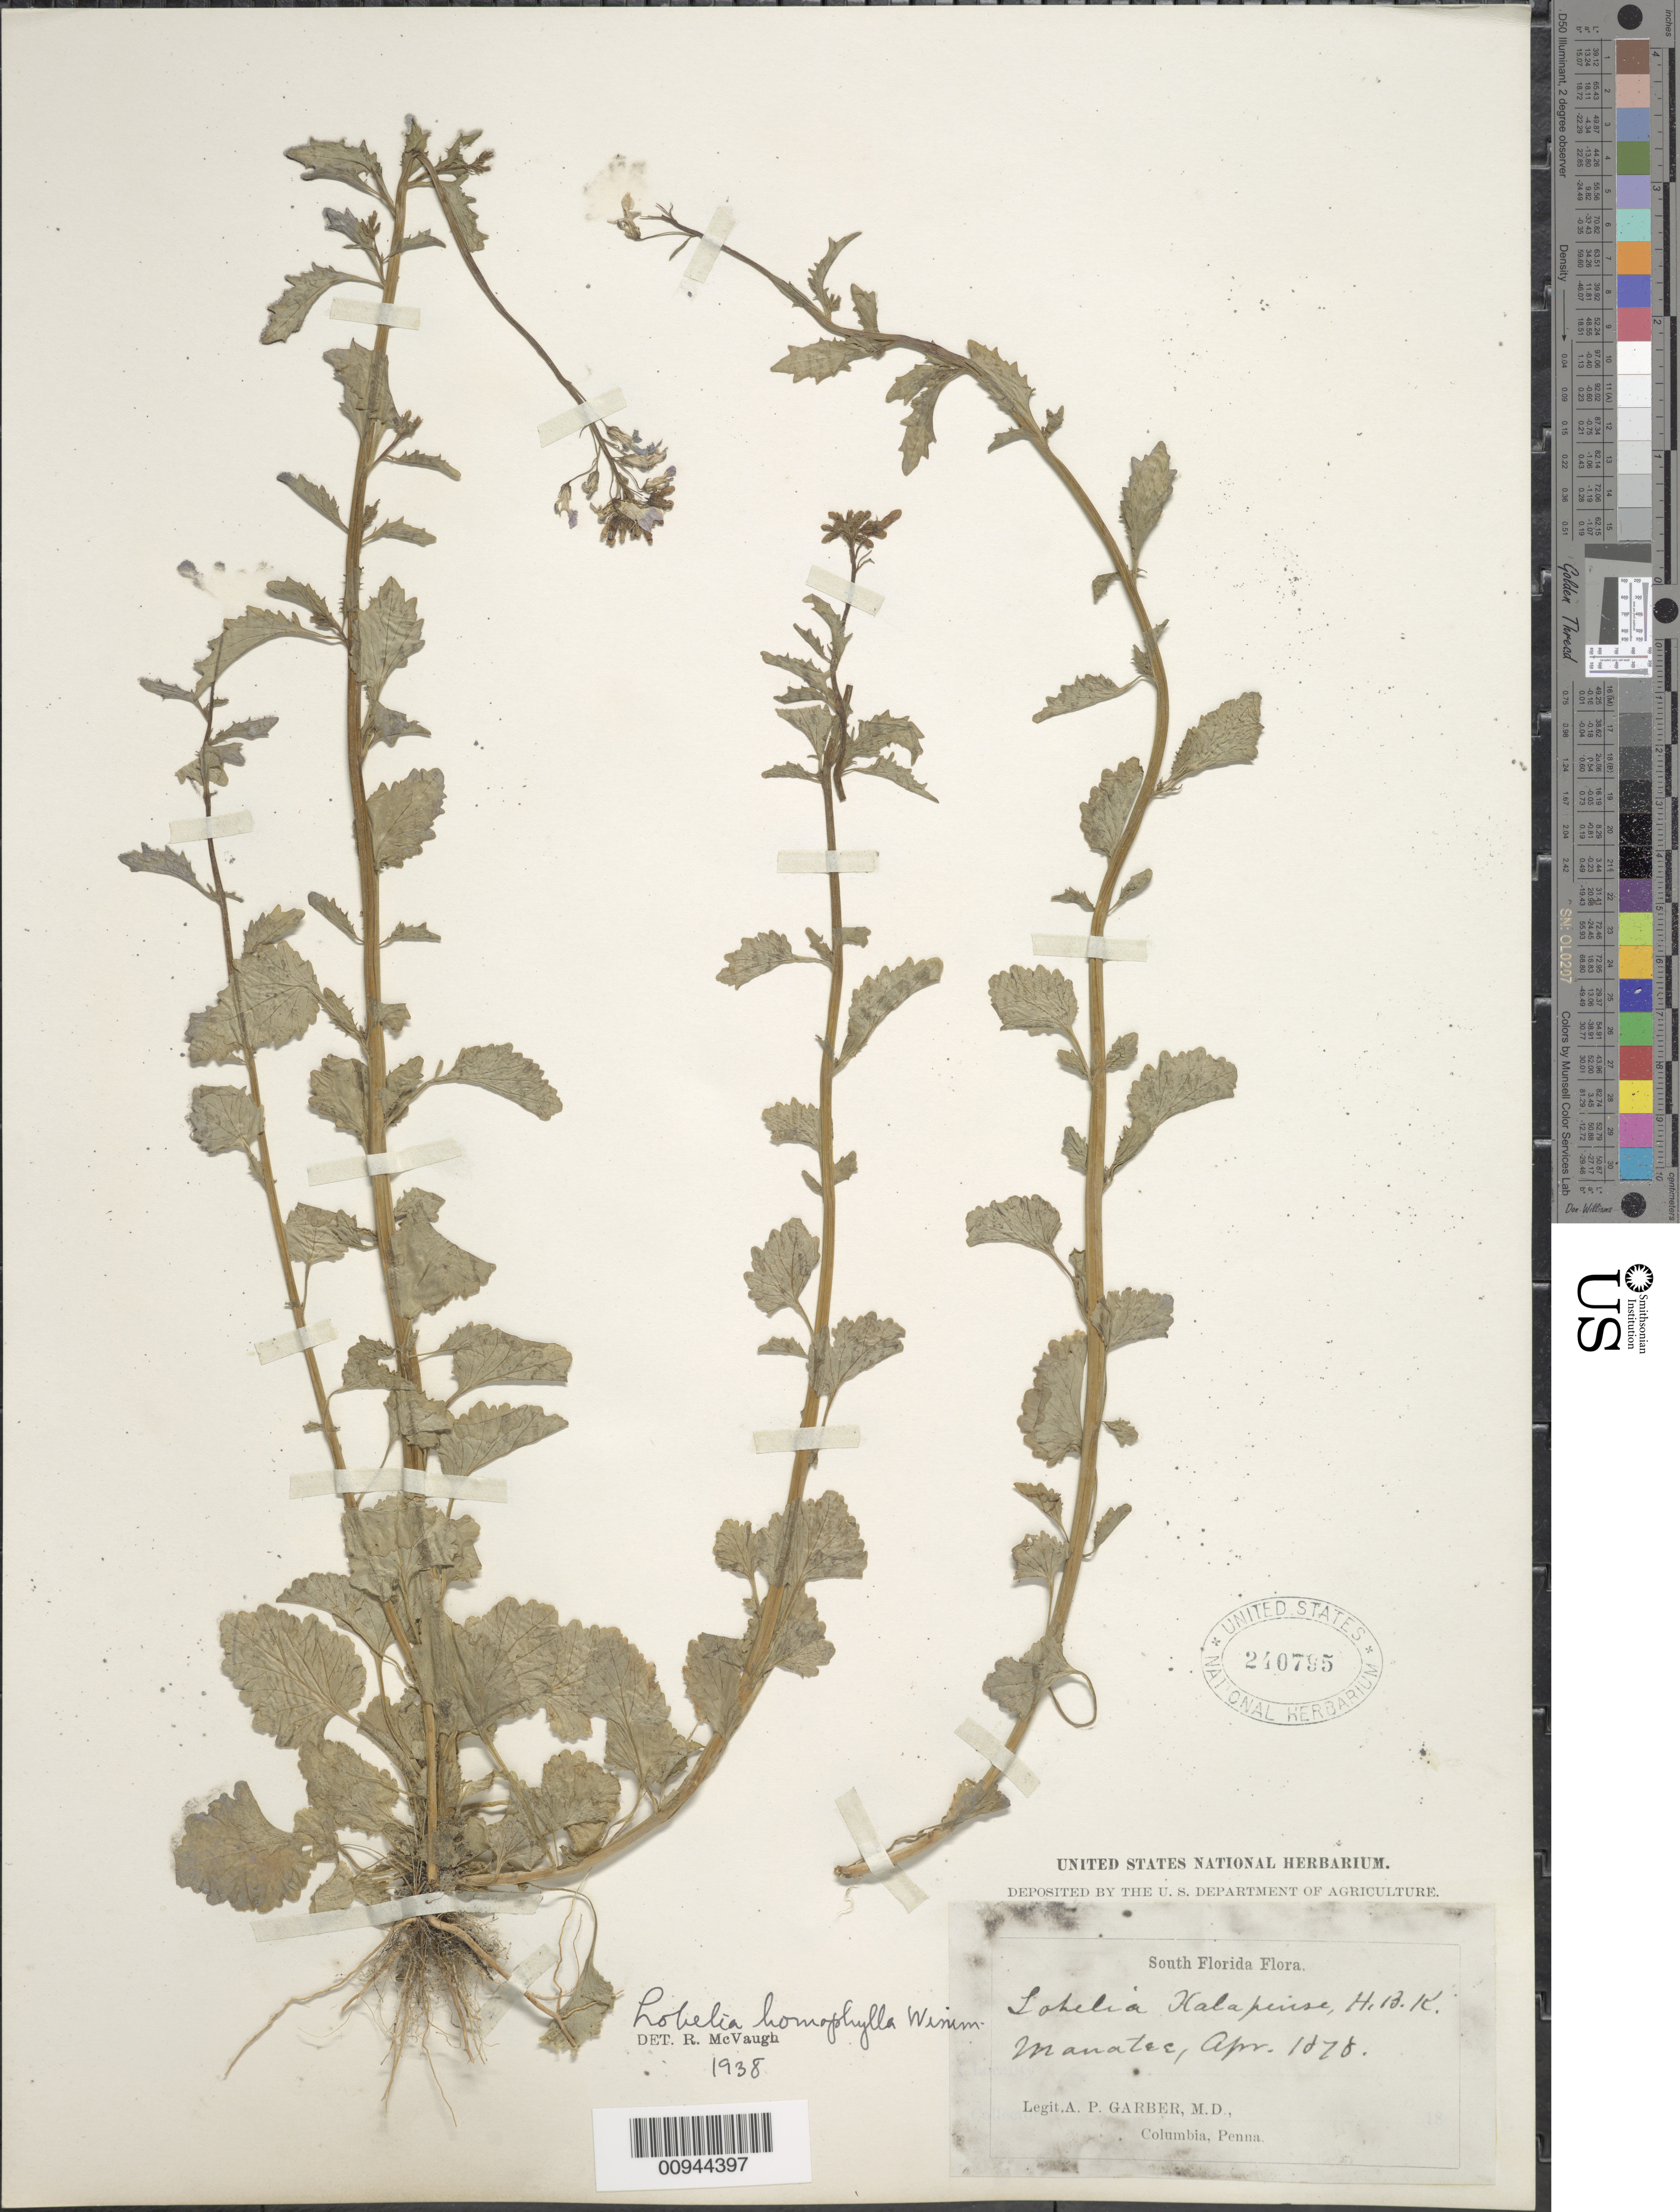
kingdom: Plantae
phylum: Tracheophyta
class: Magnoliopsida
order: Asterales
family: Campanulaceae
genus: Lobelia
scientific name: Lobelia homophylla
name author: E. Wimm.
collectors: A. P. Garber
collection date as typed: Apr 1878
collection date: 1878-04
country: United States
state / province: Florida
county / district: Manatee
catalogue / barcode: US 240795